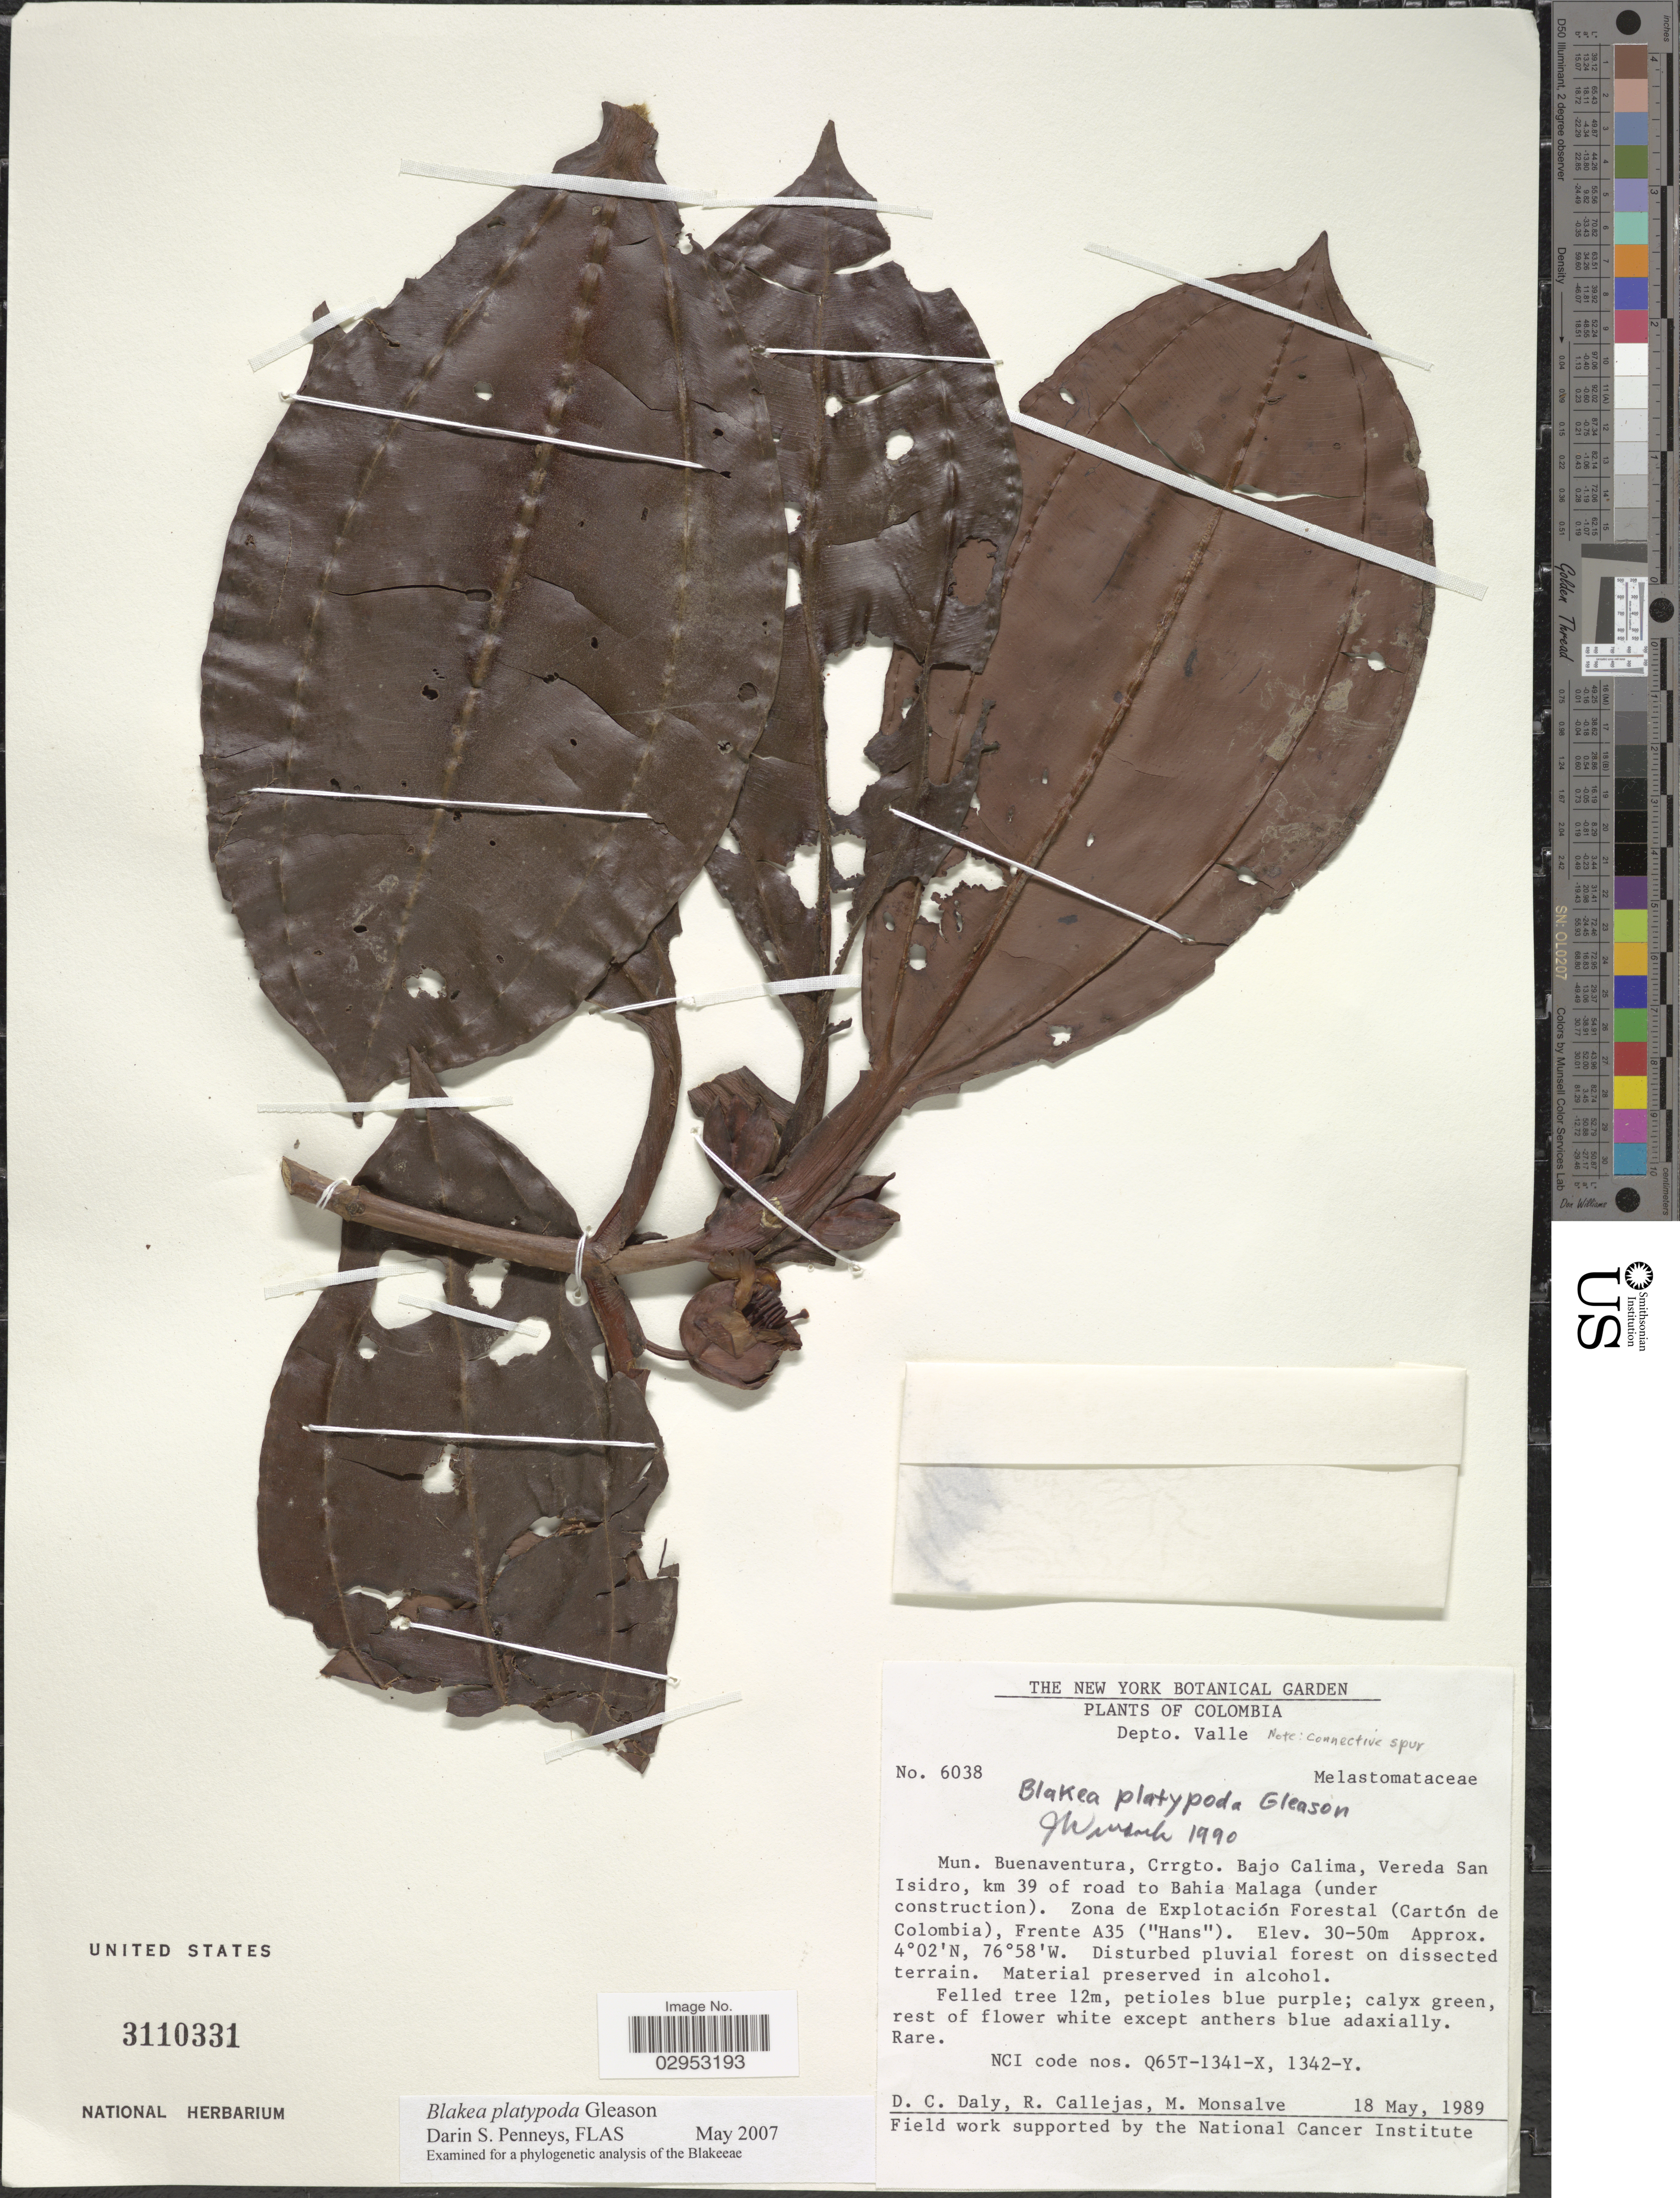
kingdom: Plantae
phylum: Tracheophyta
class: Magnoliopsida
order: Myrtales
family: Melastomataceae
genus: Blakea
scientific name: Blakea platypoda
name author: Gleason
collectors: D. C. Daly, R. Callejas & M. Monsalve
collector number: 6038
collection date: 1989-05-18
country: Colombia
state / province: Valle del Cauca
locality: Depto. Valle. Mun. Buenaventura, Crrgto. Bajo Calima, Vereda San Isidro, km 39 of road to Bahia Malaga (under construction). Zona de Explotación Forestal (Cartón de Colombia), Frente A35 ("Hans").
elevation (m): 30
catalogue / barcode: US 3110331